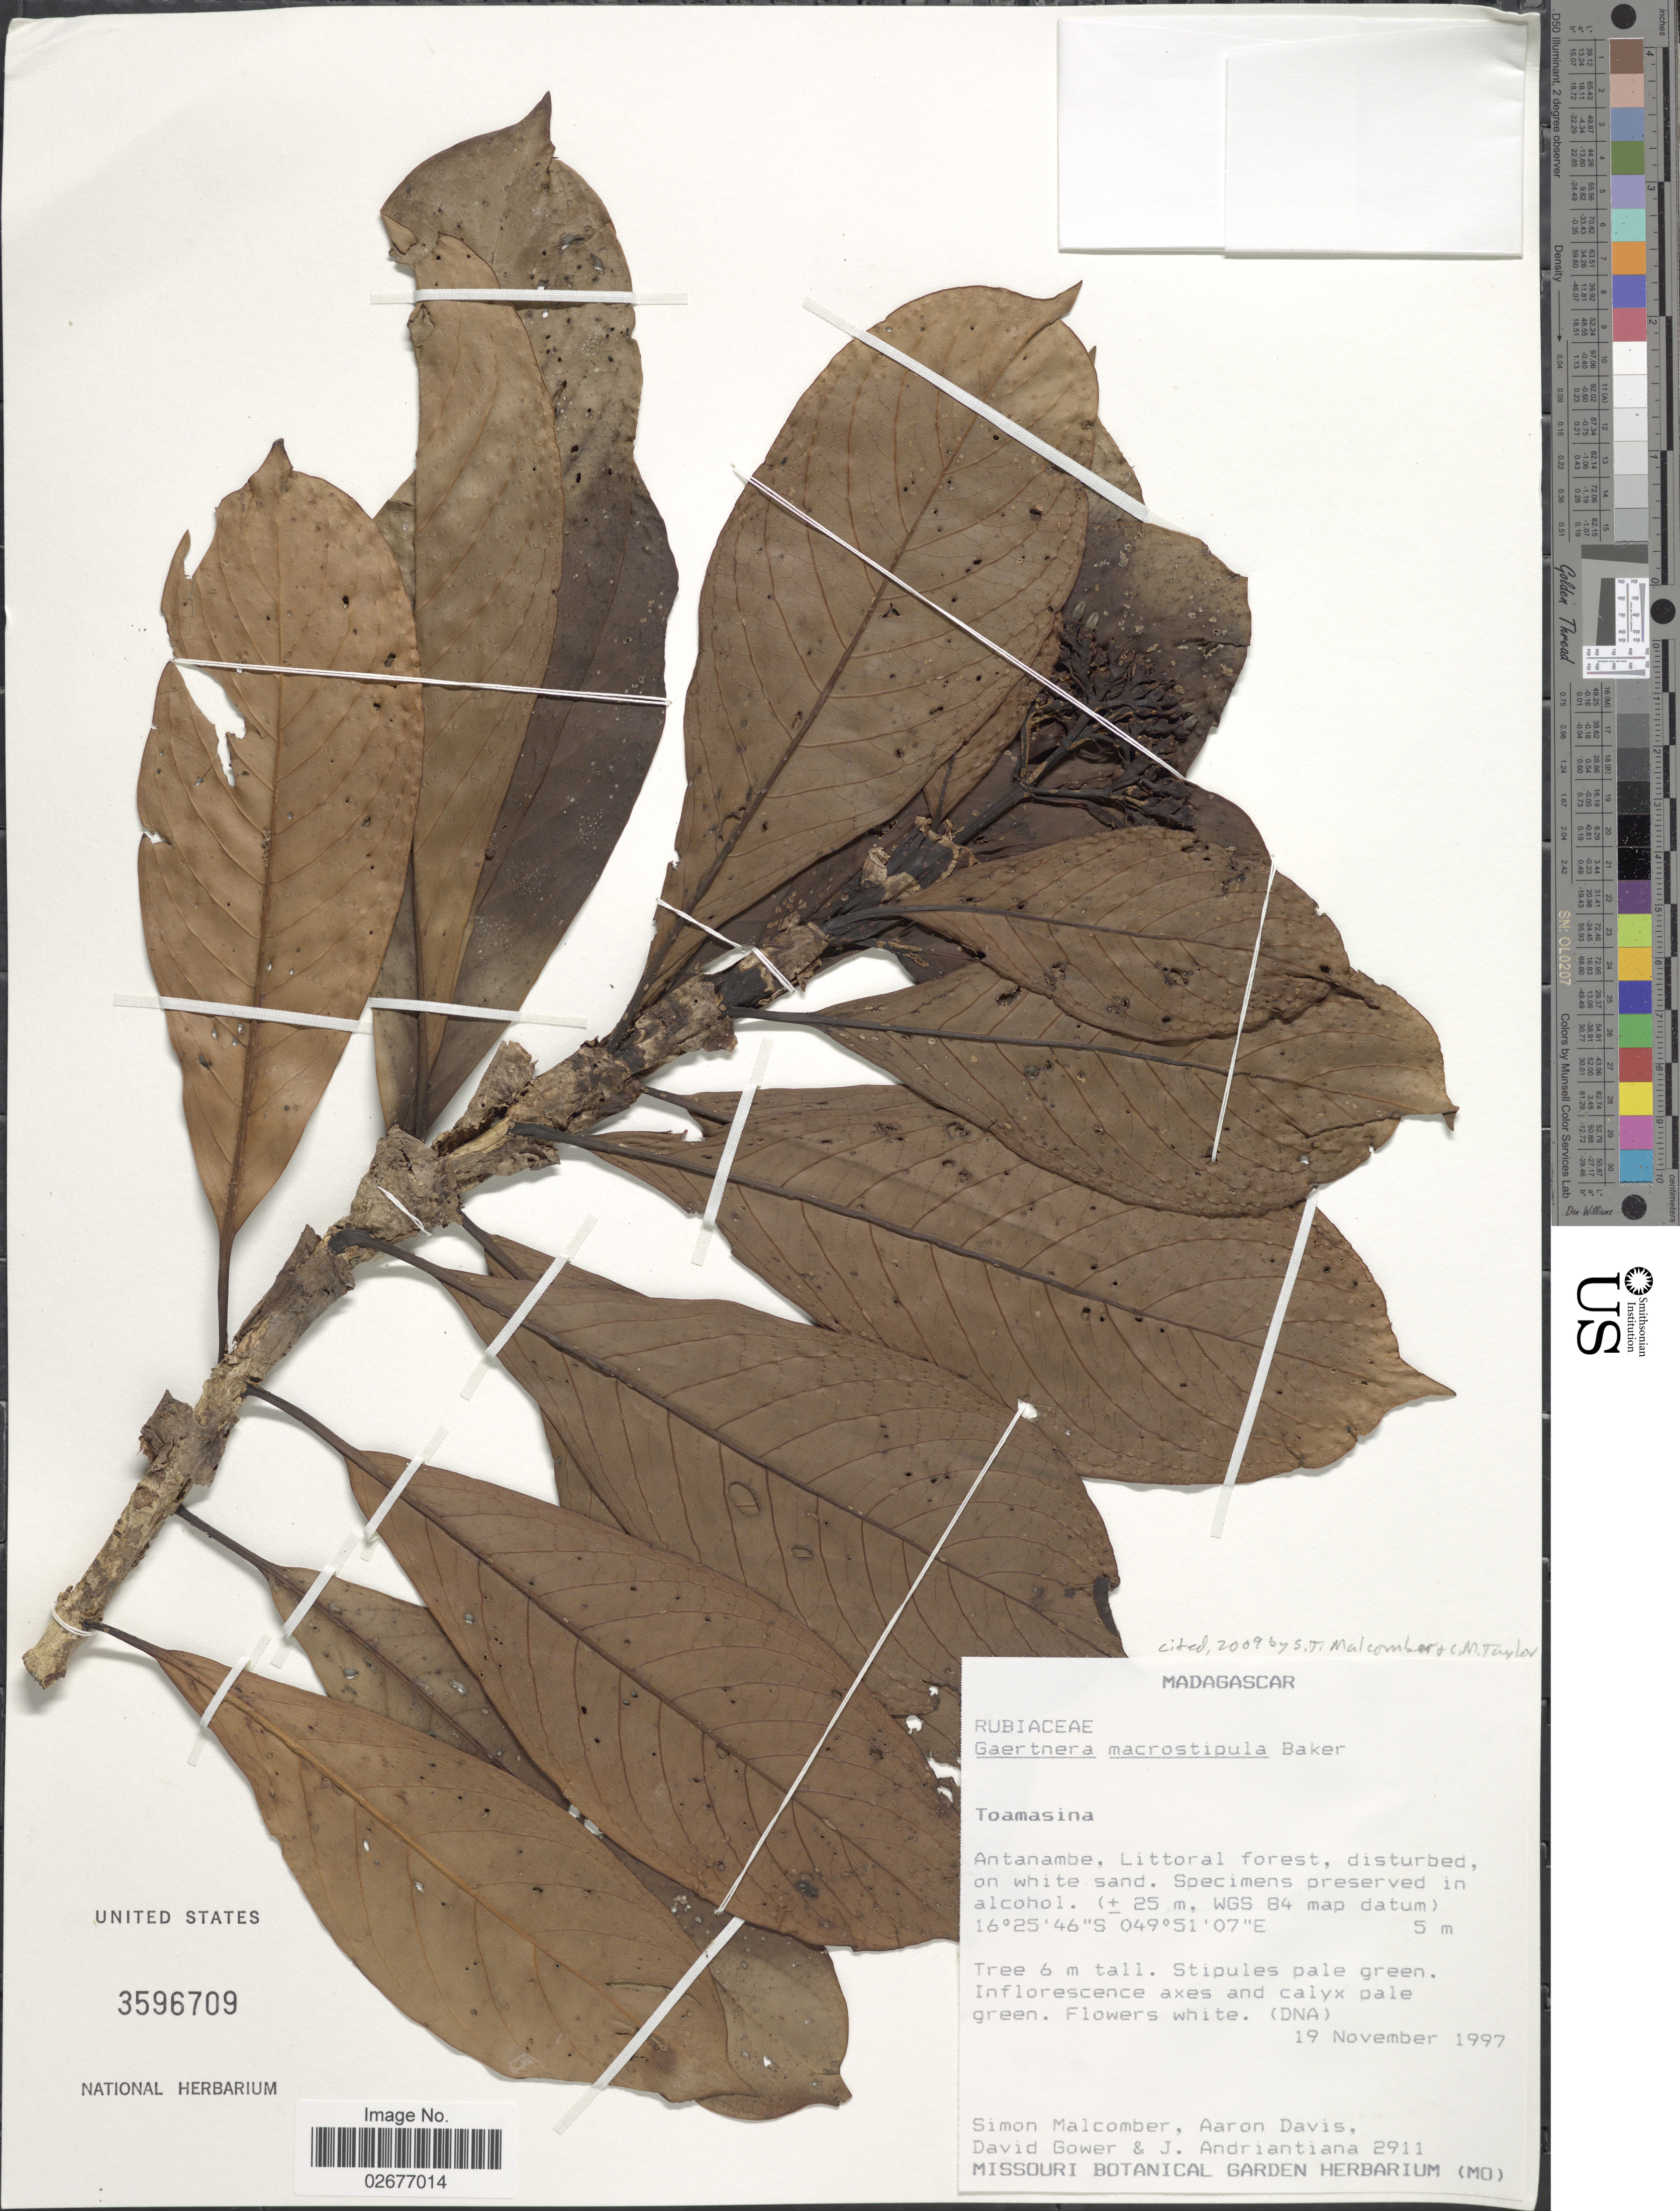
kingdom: Plantae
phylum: Tracheophyta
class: Magnoliopsida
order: Gentianales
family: Rubiaceae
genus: Gaertnera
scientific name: Gaertnera macrostipula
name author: Baker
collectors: S. T. Malcomber, A. P. Davis, D. Gower & J. Andriantiana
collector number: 2911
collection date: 1997-11-19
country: Madagascar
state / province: Analanjirofo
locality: Toamasina, Antanambe, Littoral forest, disturbed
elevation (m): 5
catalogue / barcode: US 3596709